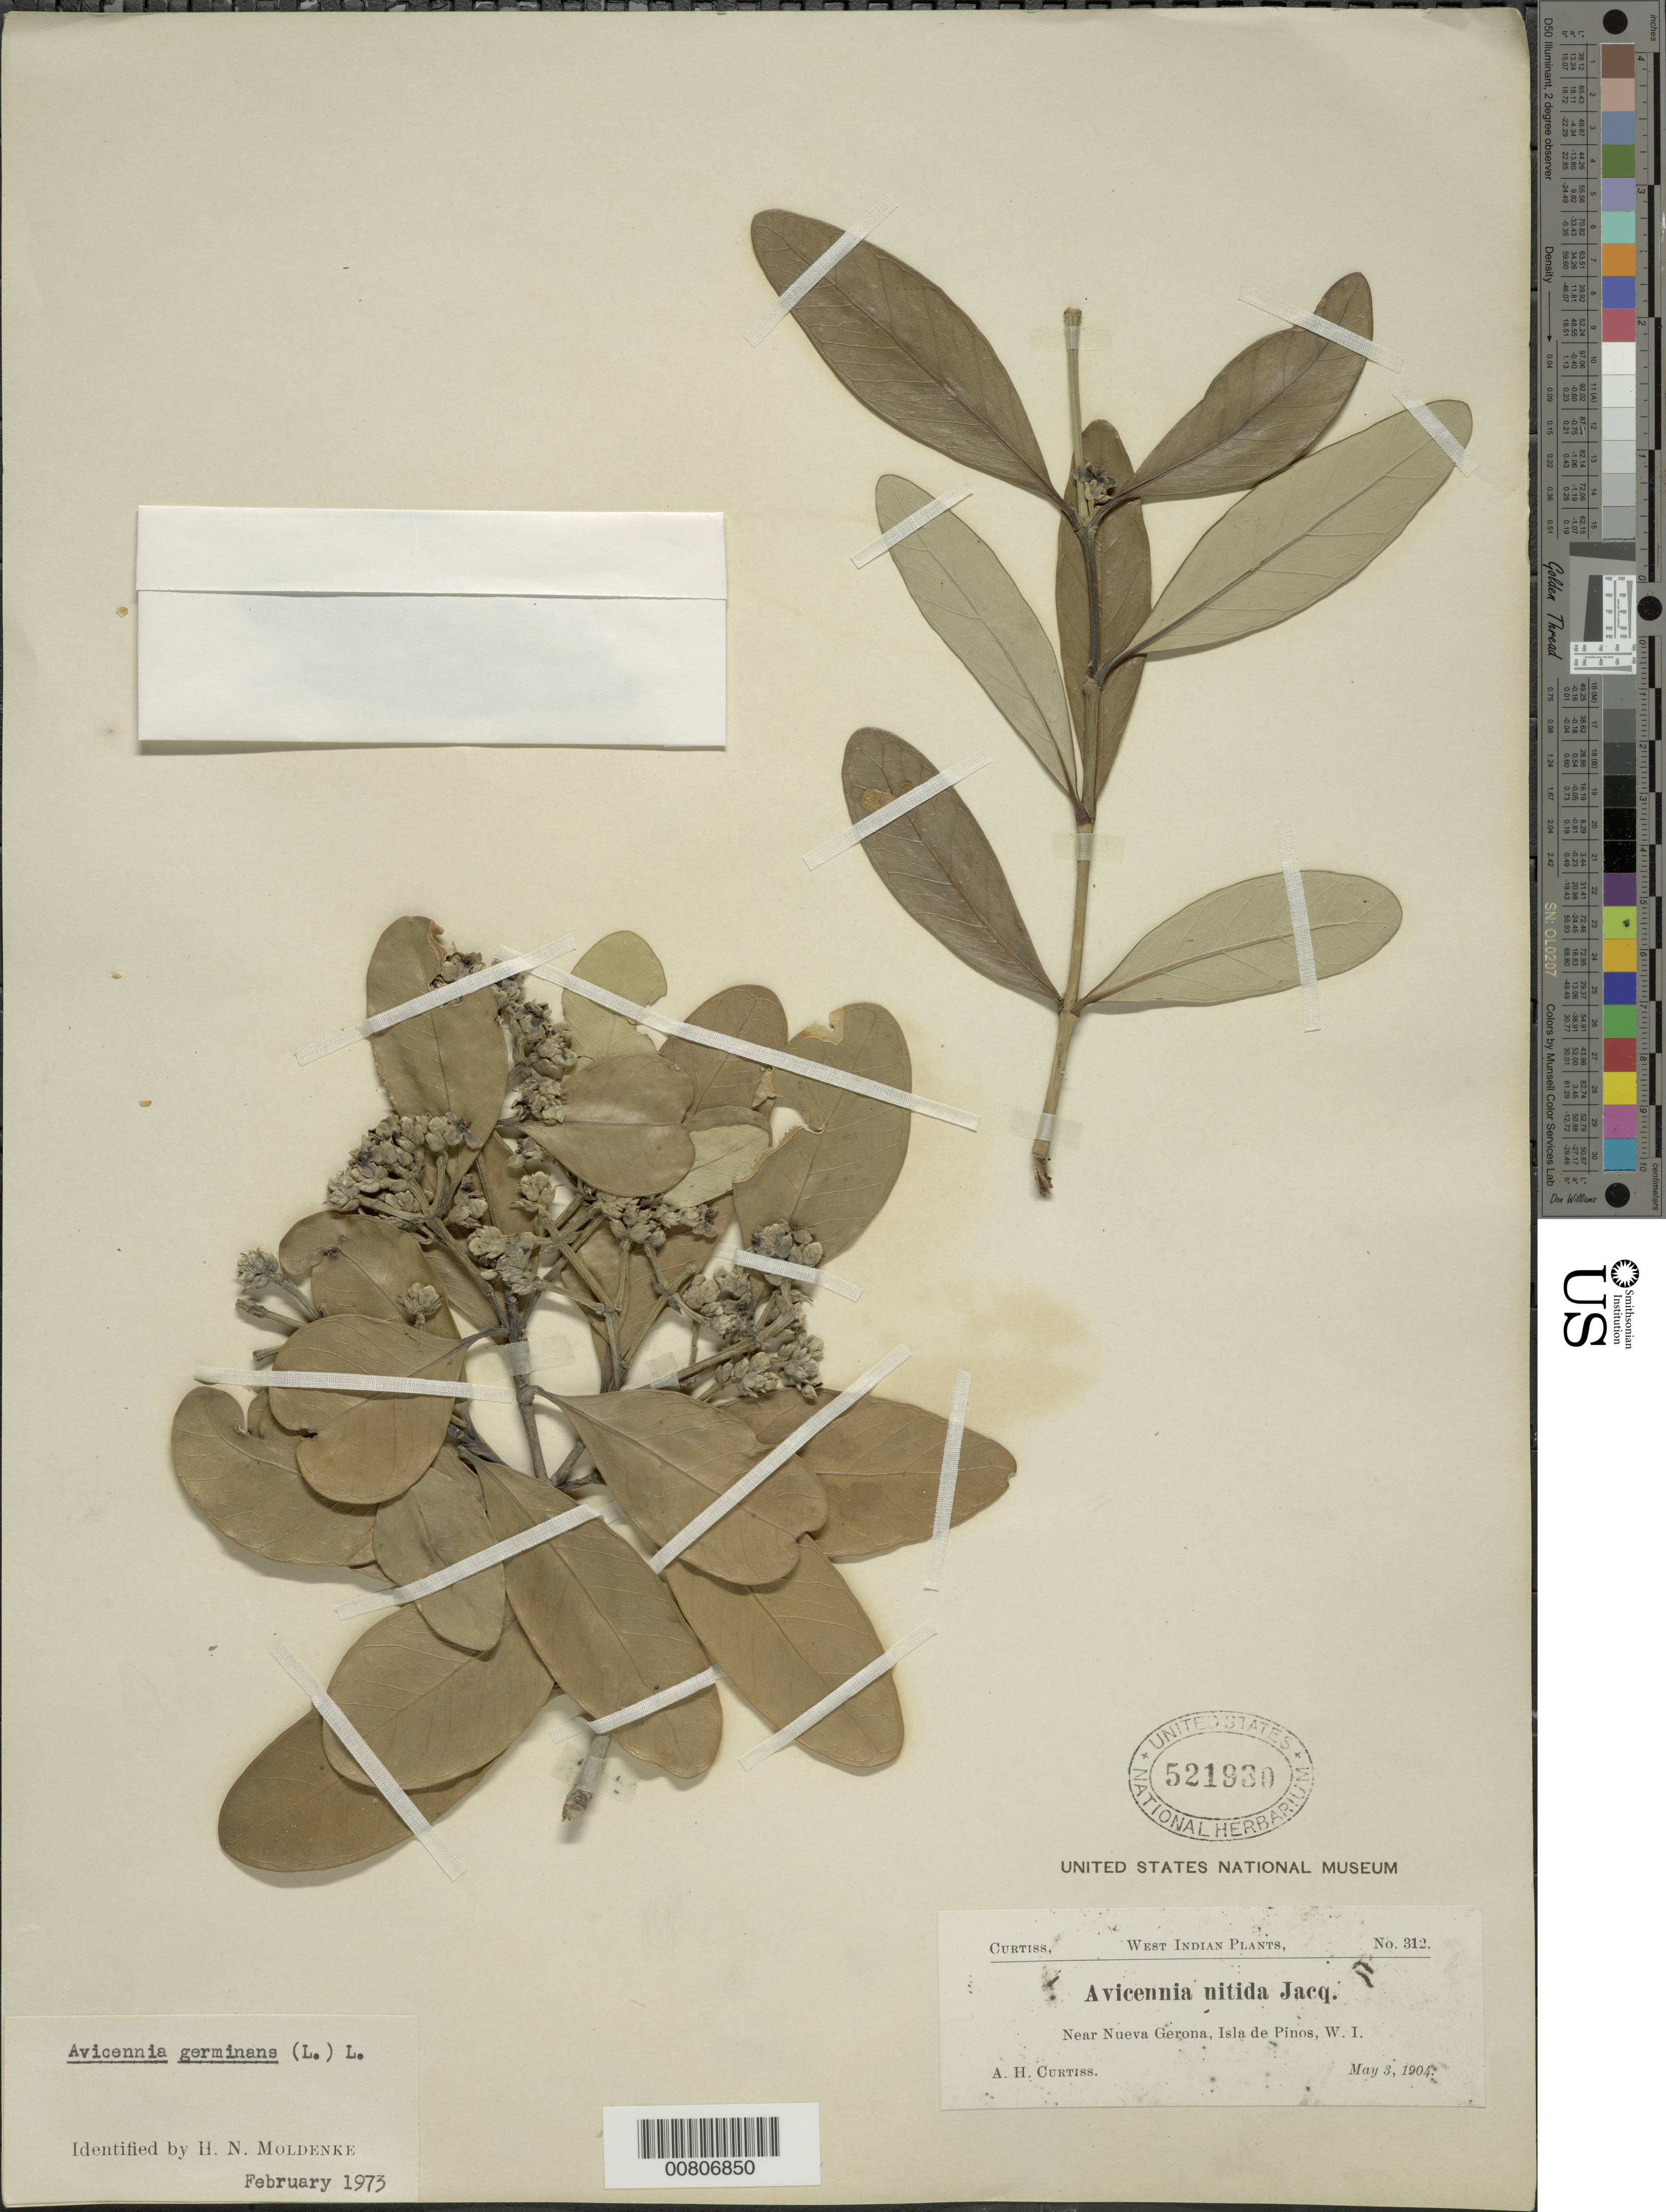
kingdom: Plantae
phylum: Tracheophyta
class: Magnoliopsida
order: Lamiales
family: Acanthaceae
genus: Avicennia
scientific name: Avicennia germinans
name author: (L.) L.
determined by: Méndez, Isidro E., (HIPC)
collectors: A. H. Curtiss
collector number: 312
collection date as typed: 03 May 1904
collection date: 1904-05-03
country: Cuba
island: Isla de la Juventud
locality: Isla of Pines, near Nueva Gerona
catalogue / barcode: US 521930